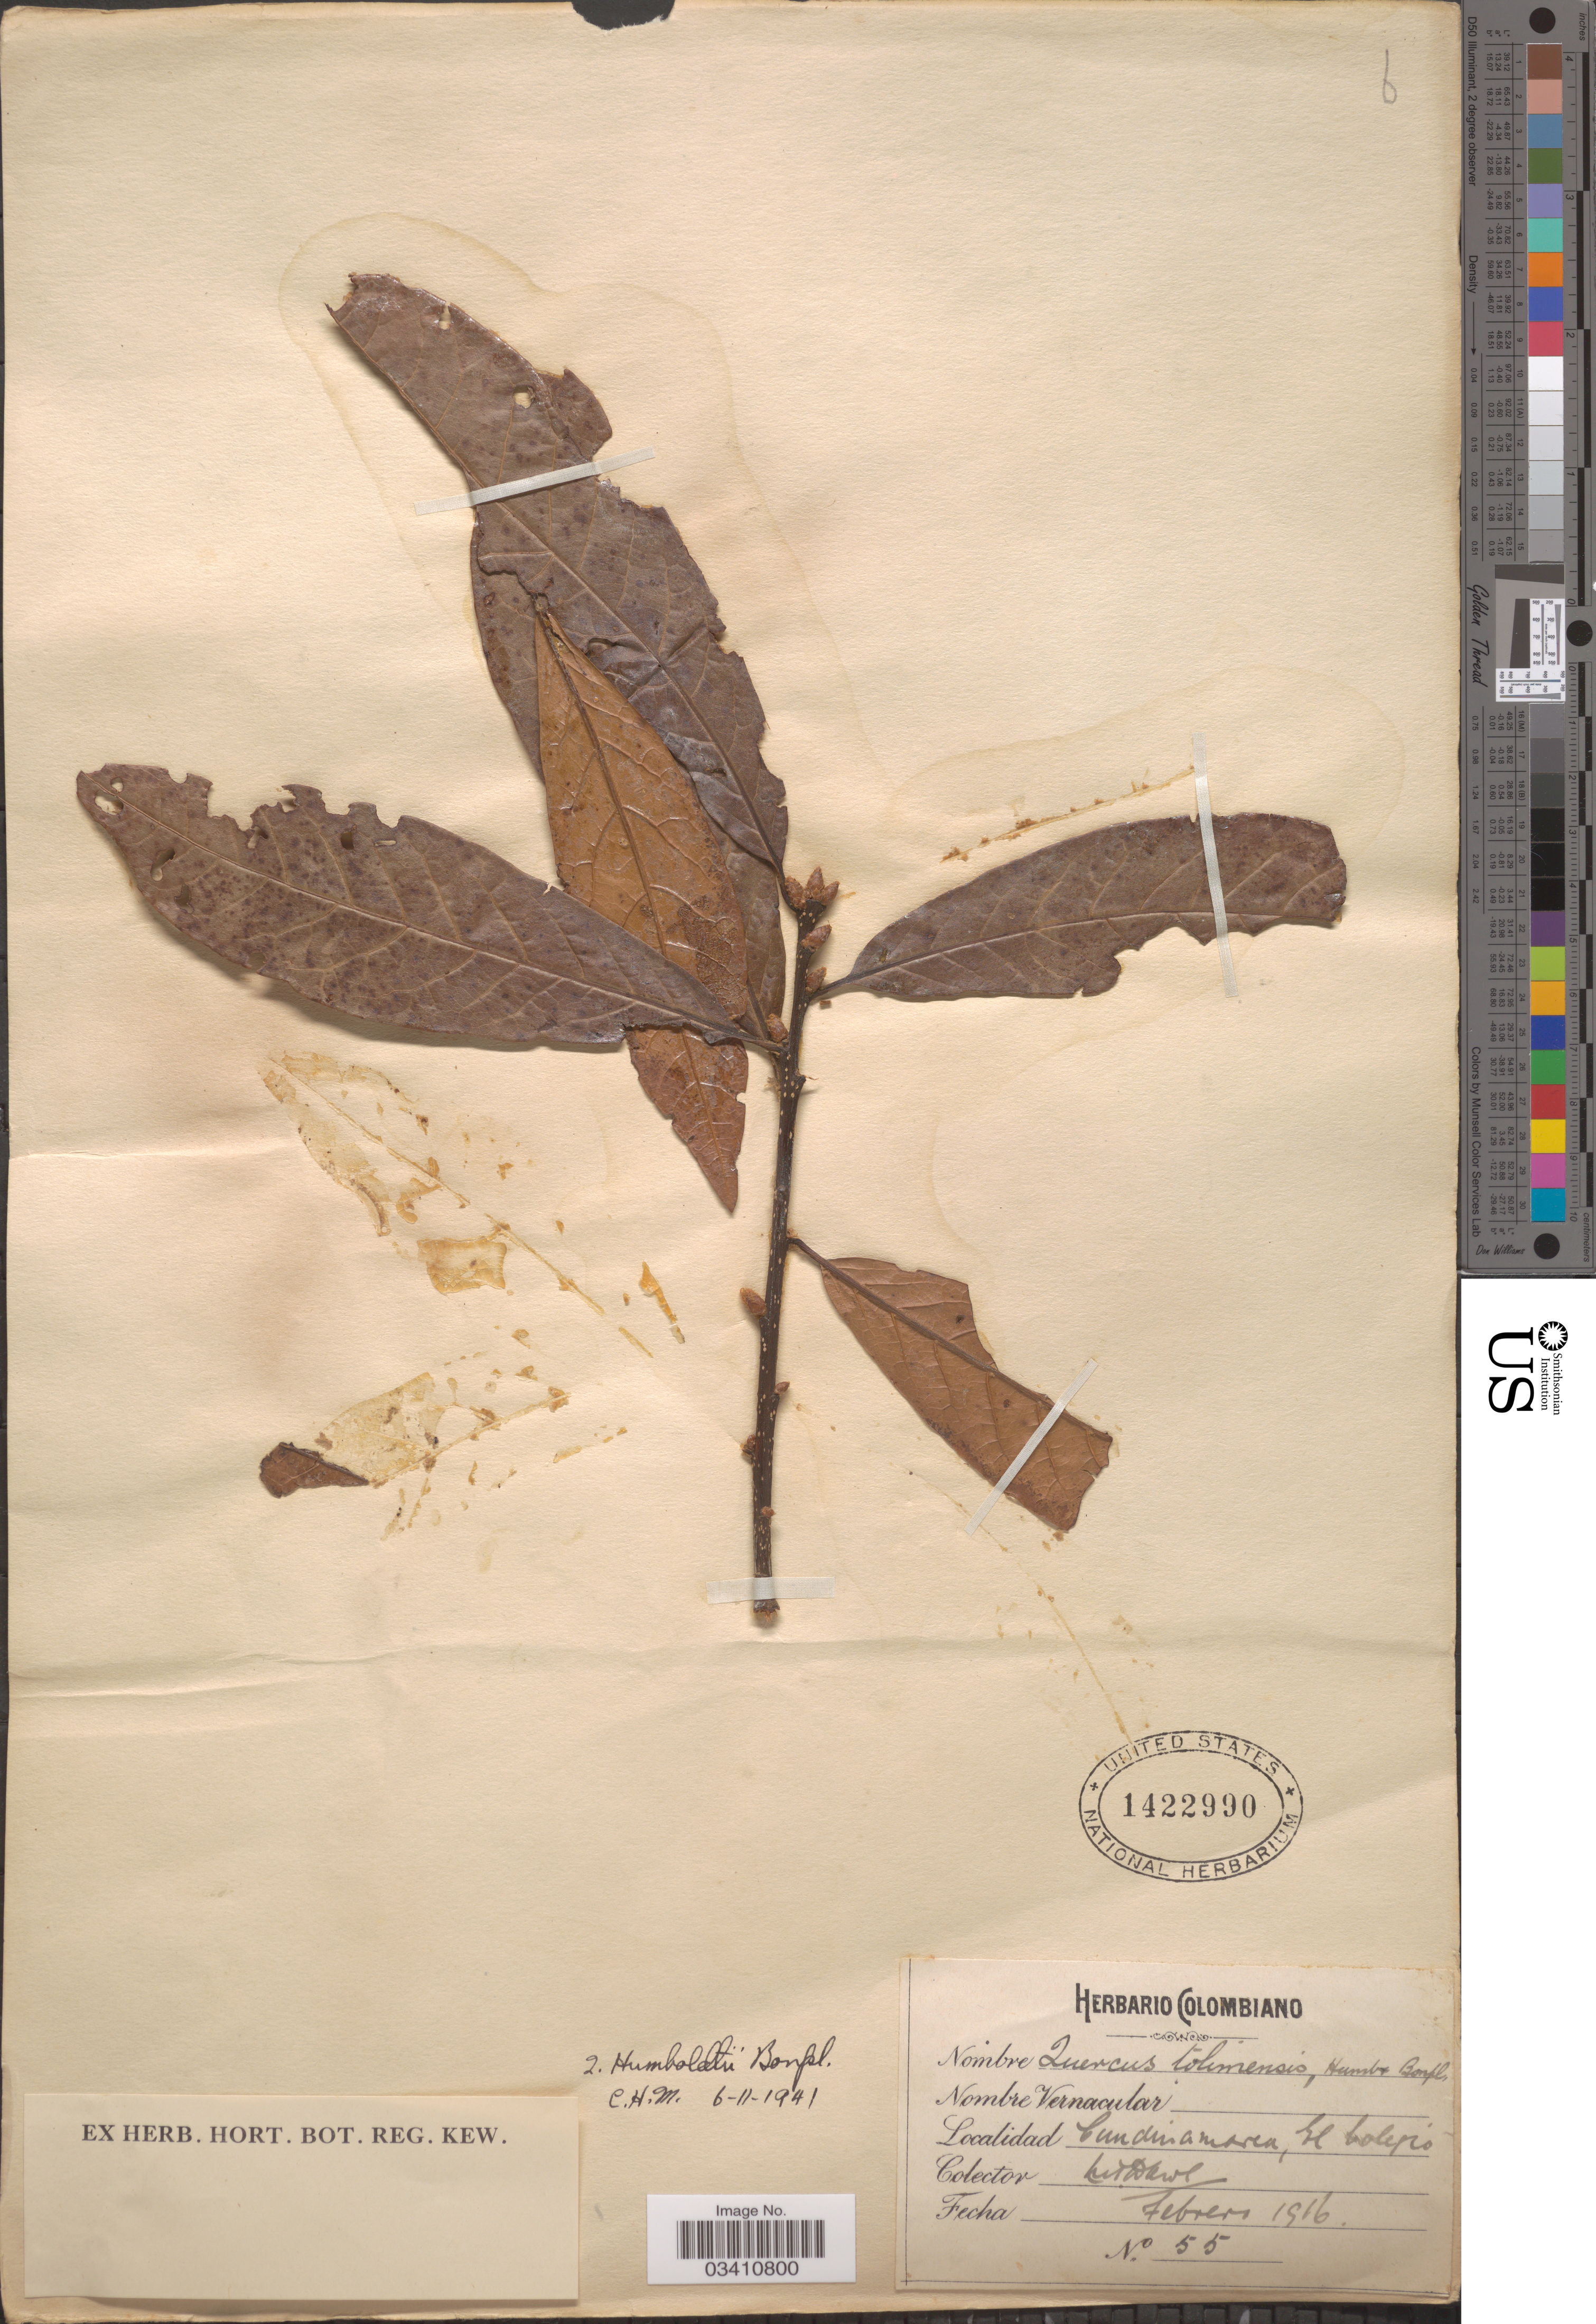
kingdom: Plantae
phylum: Tracheophyta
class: Magnoliopsida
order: Fagales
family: Fagaceae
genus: Quercus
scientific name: Quercus humboldtii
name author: Bonpl.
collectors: M. T. Dawe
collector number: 55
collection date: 1916-02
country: Colombia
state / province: Cundinamarca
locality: El Colegio.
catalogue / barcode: US 1422990